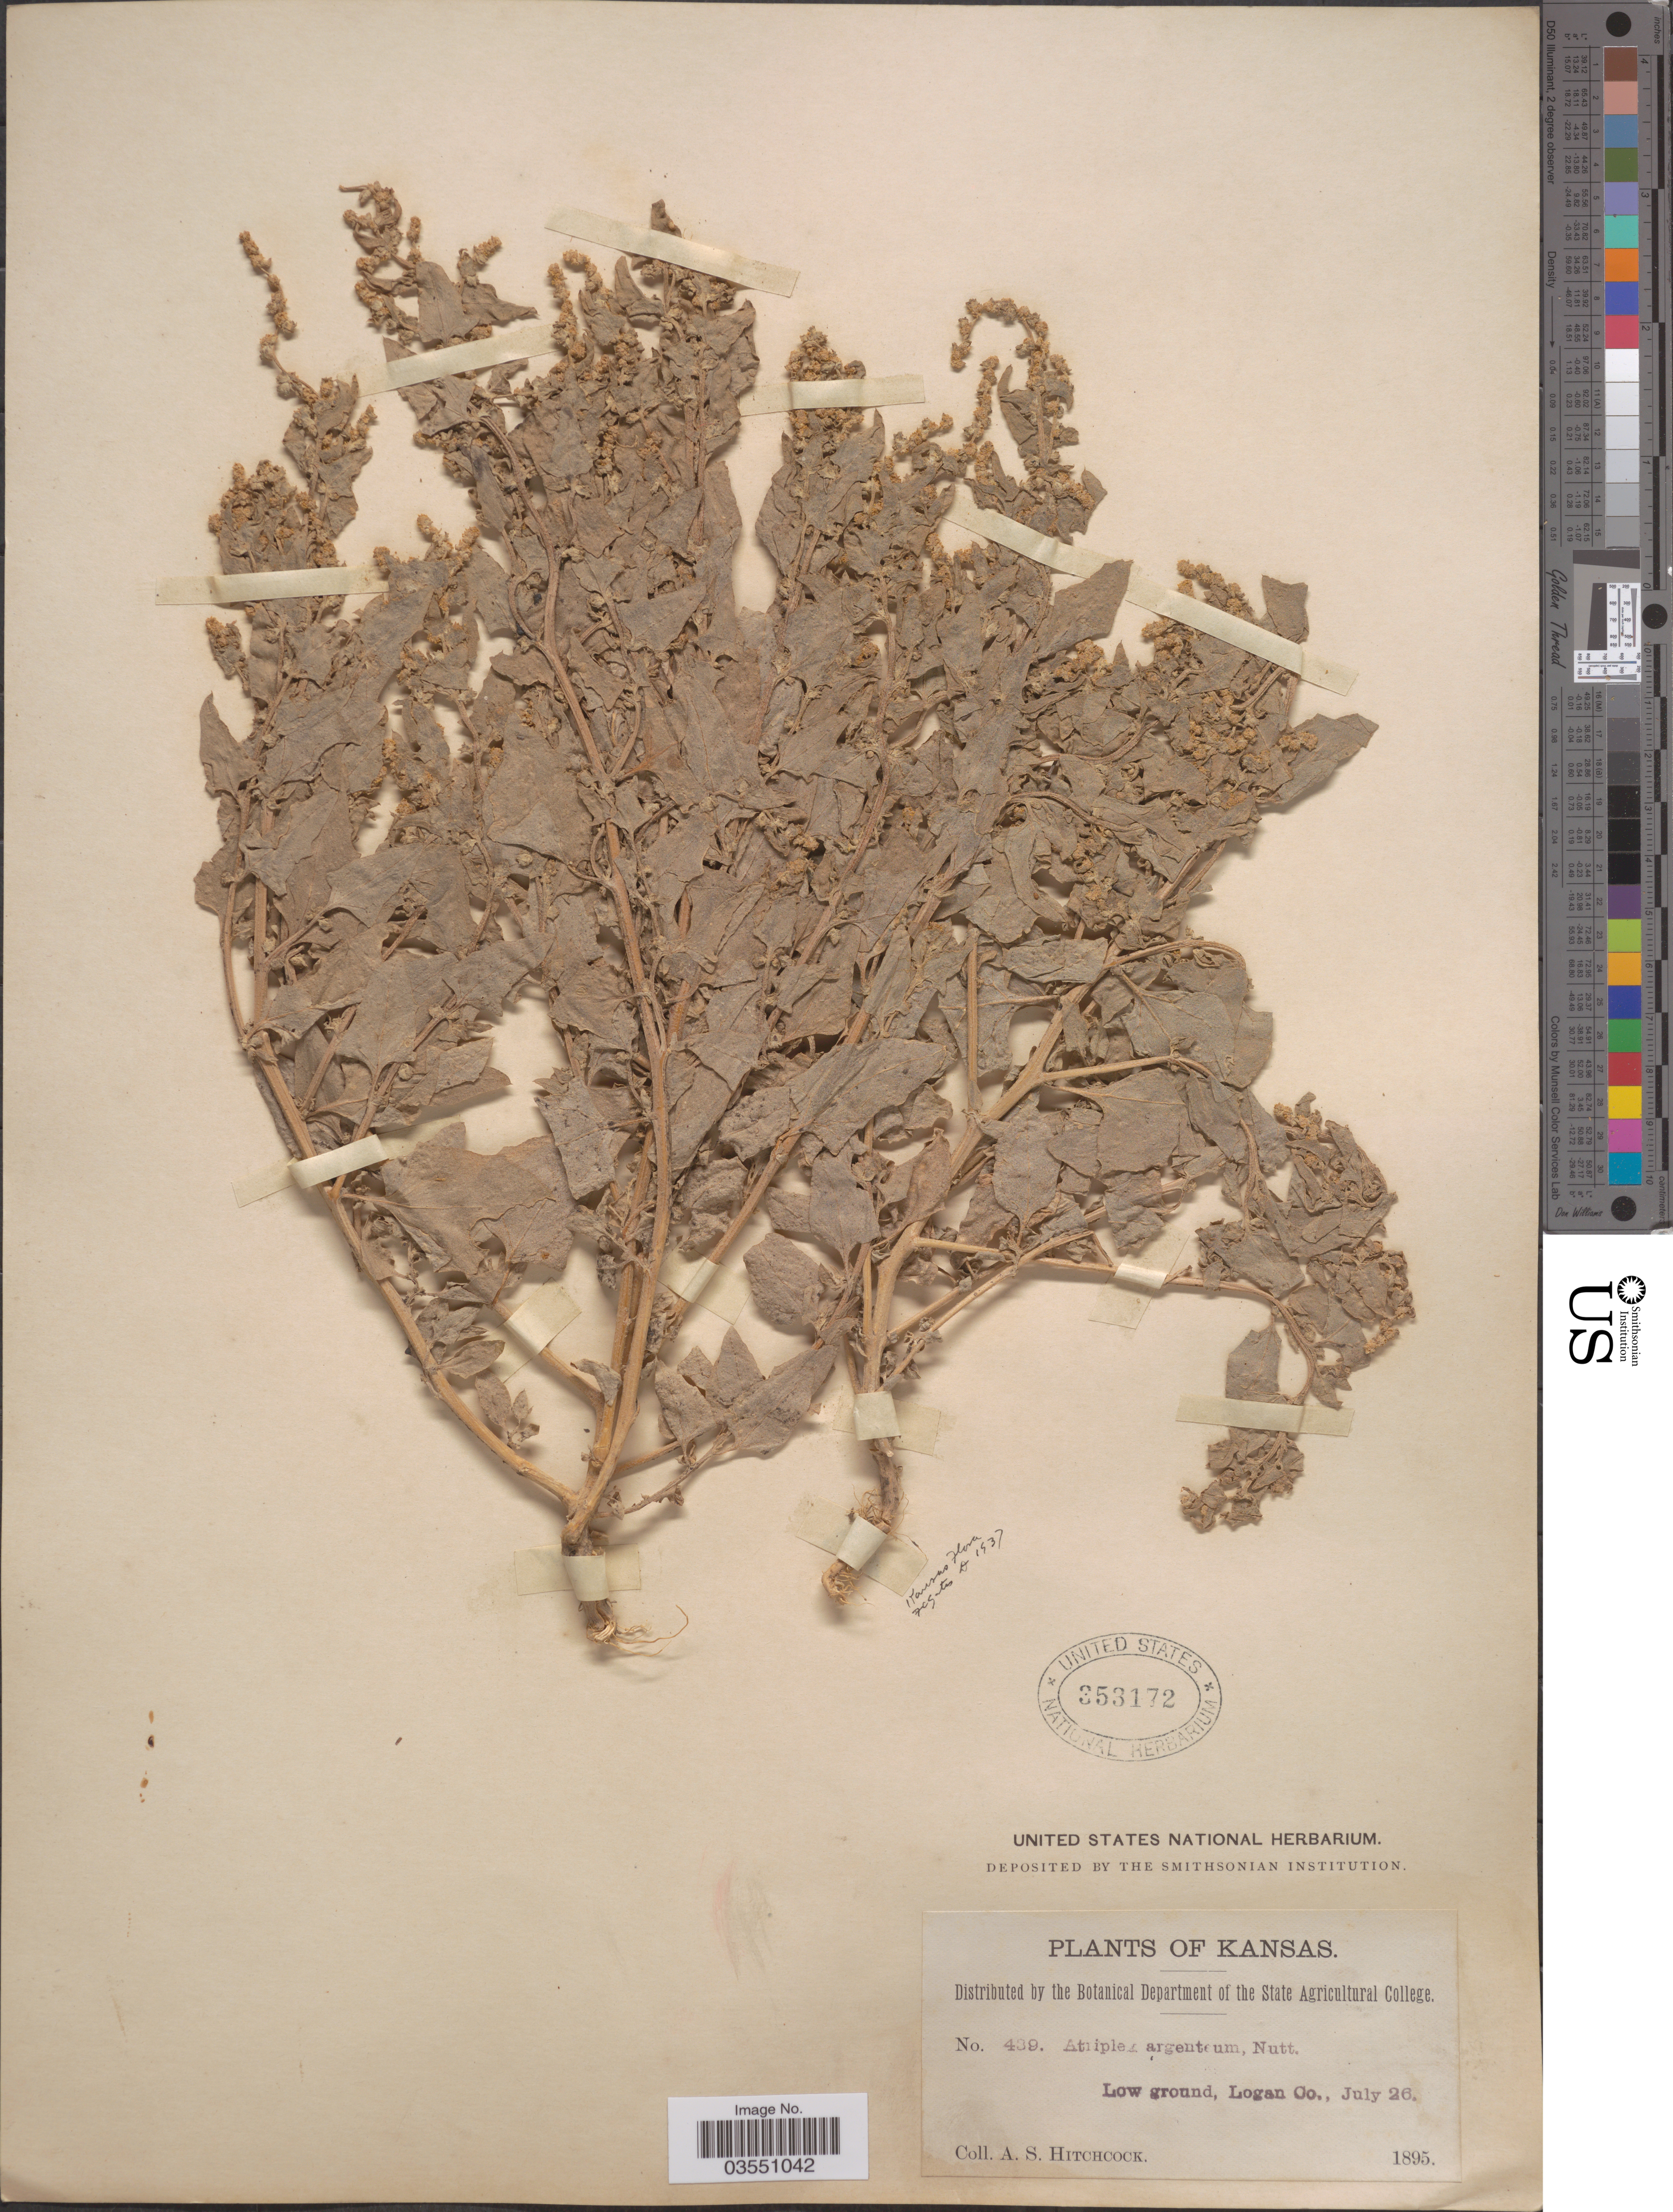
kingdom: Plantae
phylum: Tracheophyta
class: Magnoliopsida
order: Caryophyllales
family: Amaranthaceae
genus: Atriplex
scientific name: Atriplex argentea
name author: Nutt.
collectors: A. S. Hitchcock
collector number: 439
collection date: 1895-07-26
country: United States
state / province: Kansas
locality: Logan Co.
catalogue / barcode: US 353172